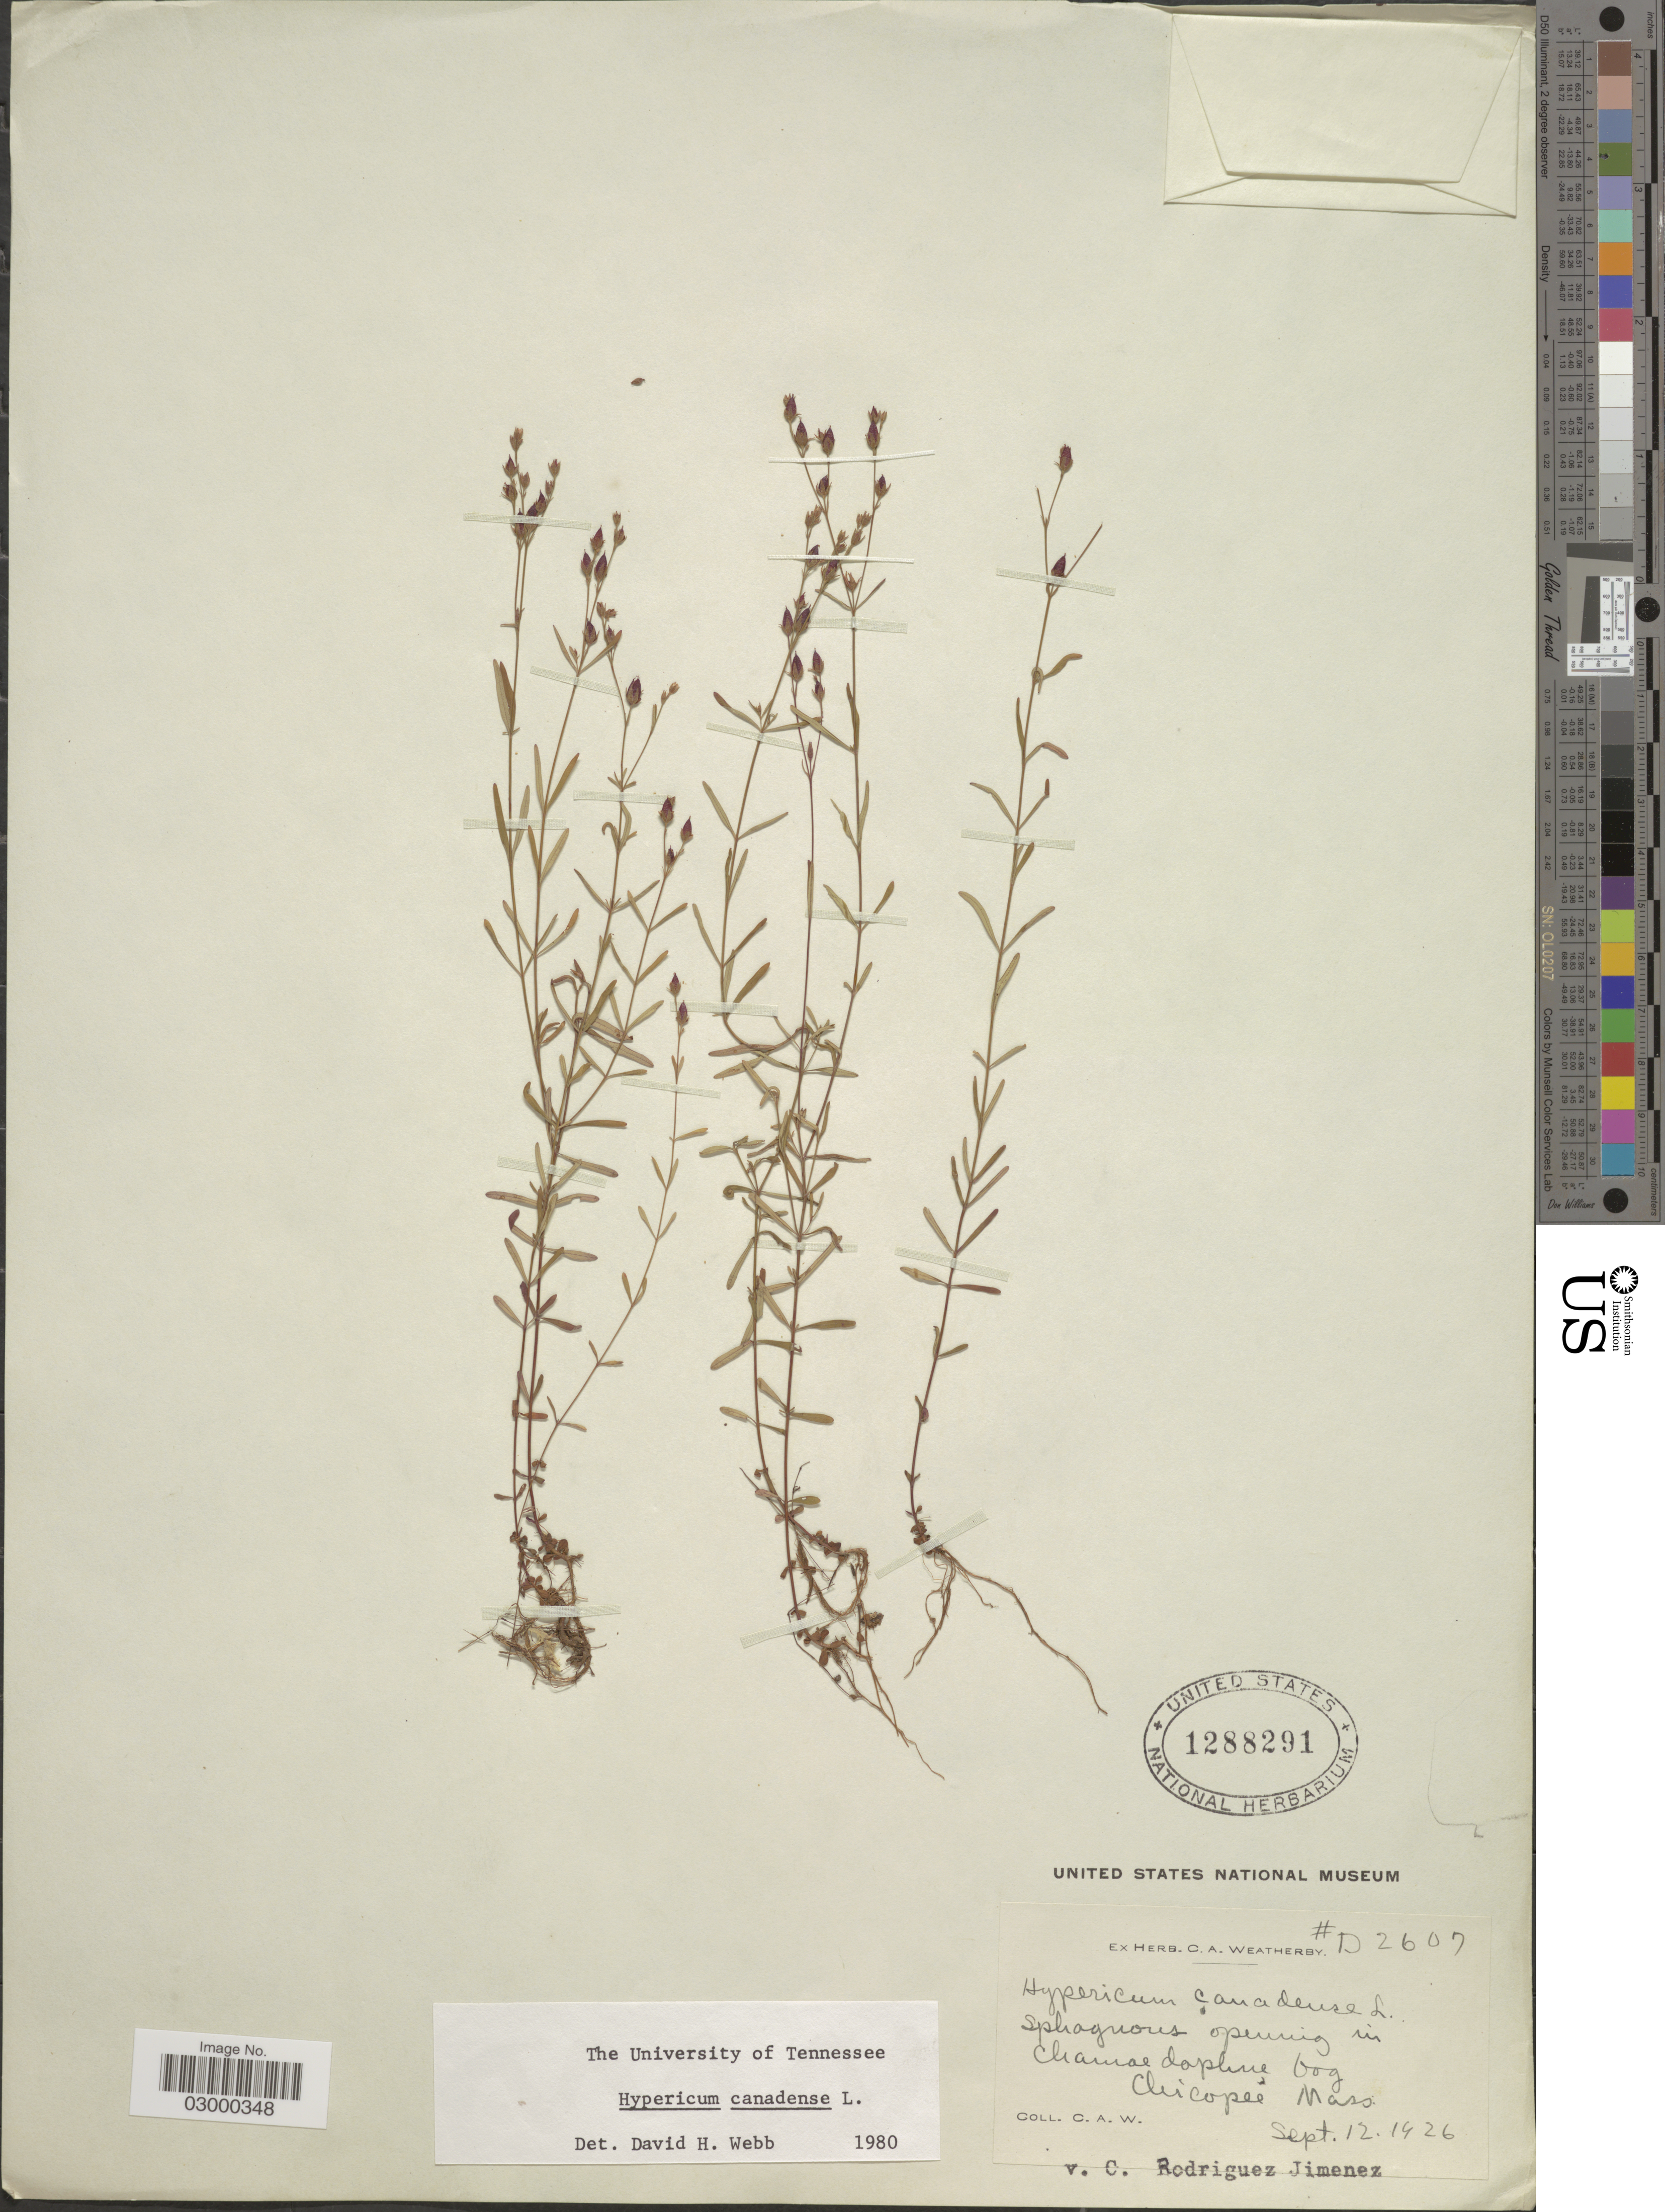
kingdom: Plantae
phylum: Tracheophyta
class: Magnoliopsida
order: Malpighiales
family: Hypericaceae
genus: Hypericum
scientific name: Hypericum canadense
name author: L.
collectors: C. A. Weatherby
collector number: D2607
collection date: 1926-09-12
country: United States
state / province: Massachusetts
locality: Chamae dopline, bog Chicopee.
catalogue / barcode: US 1288291